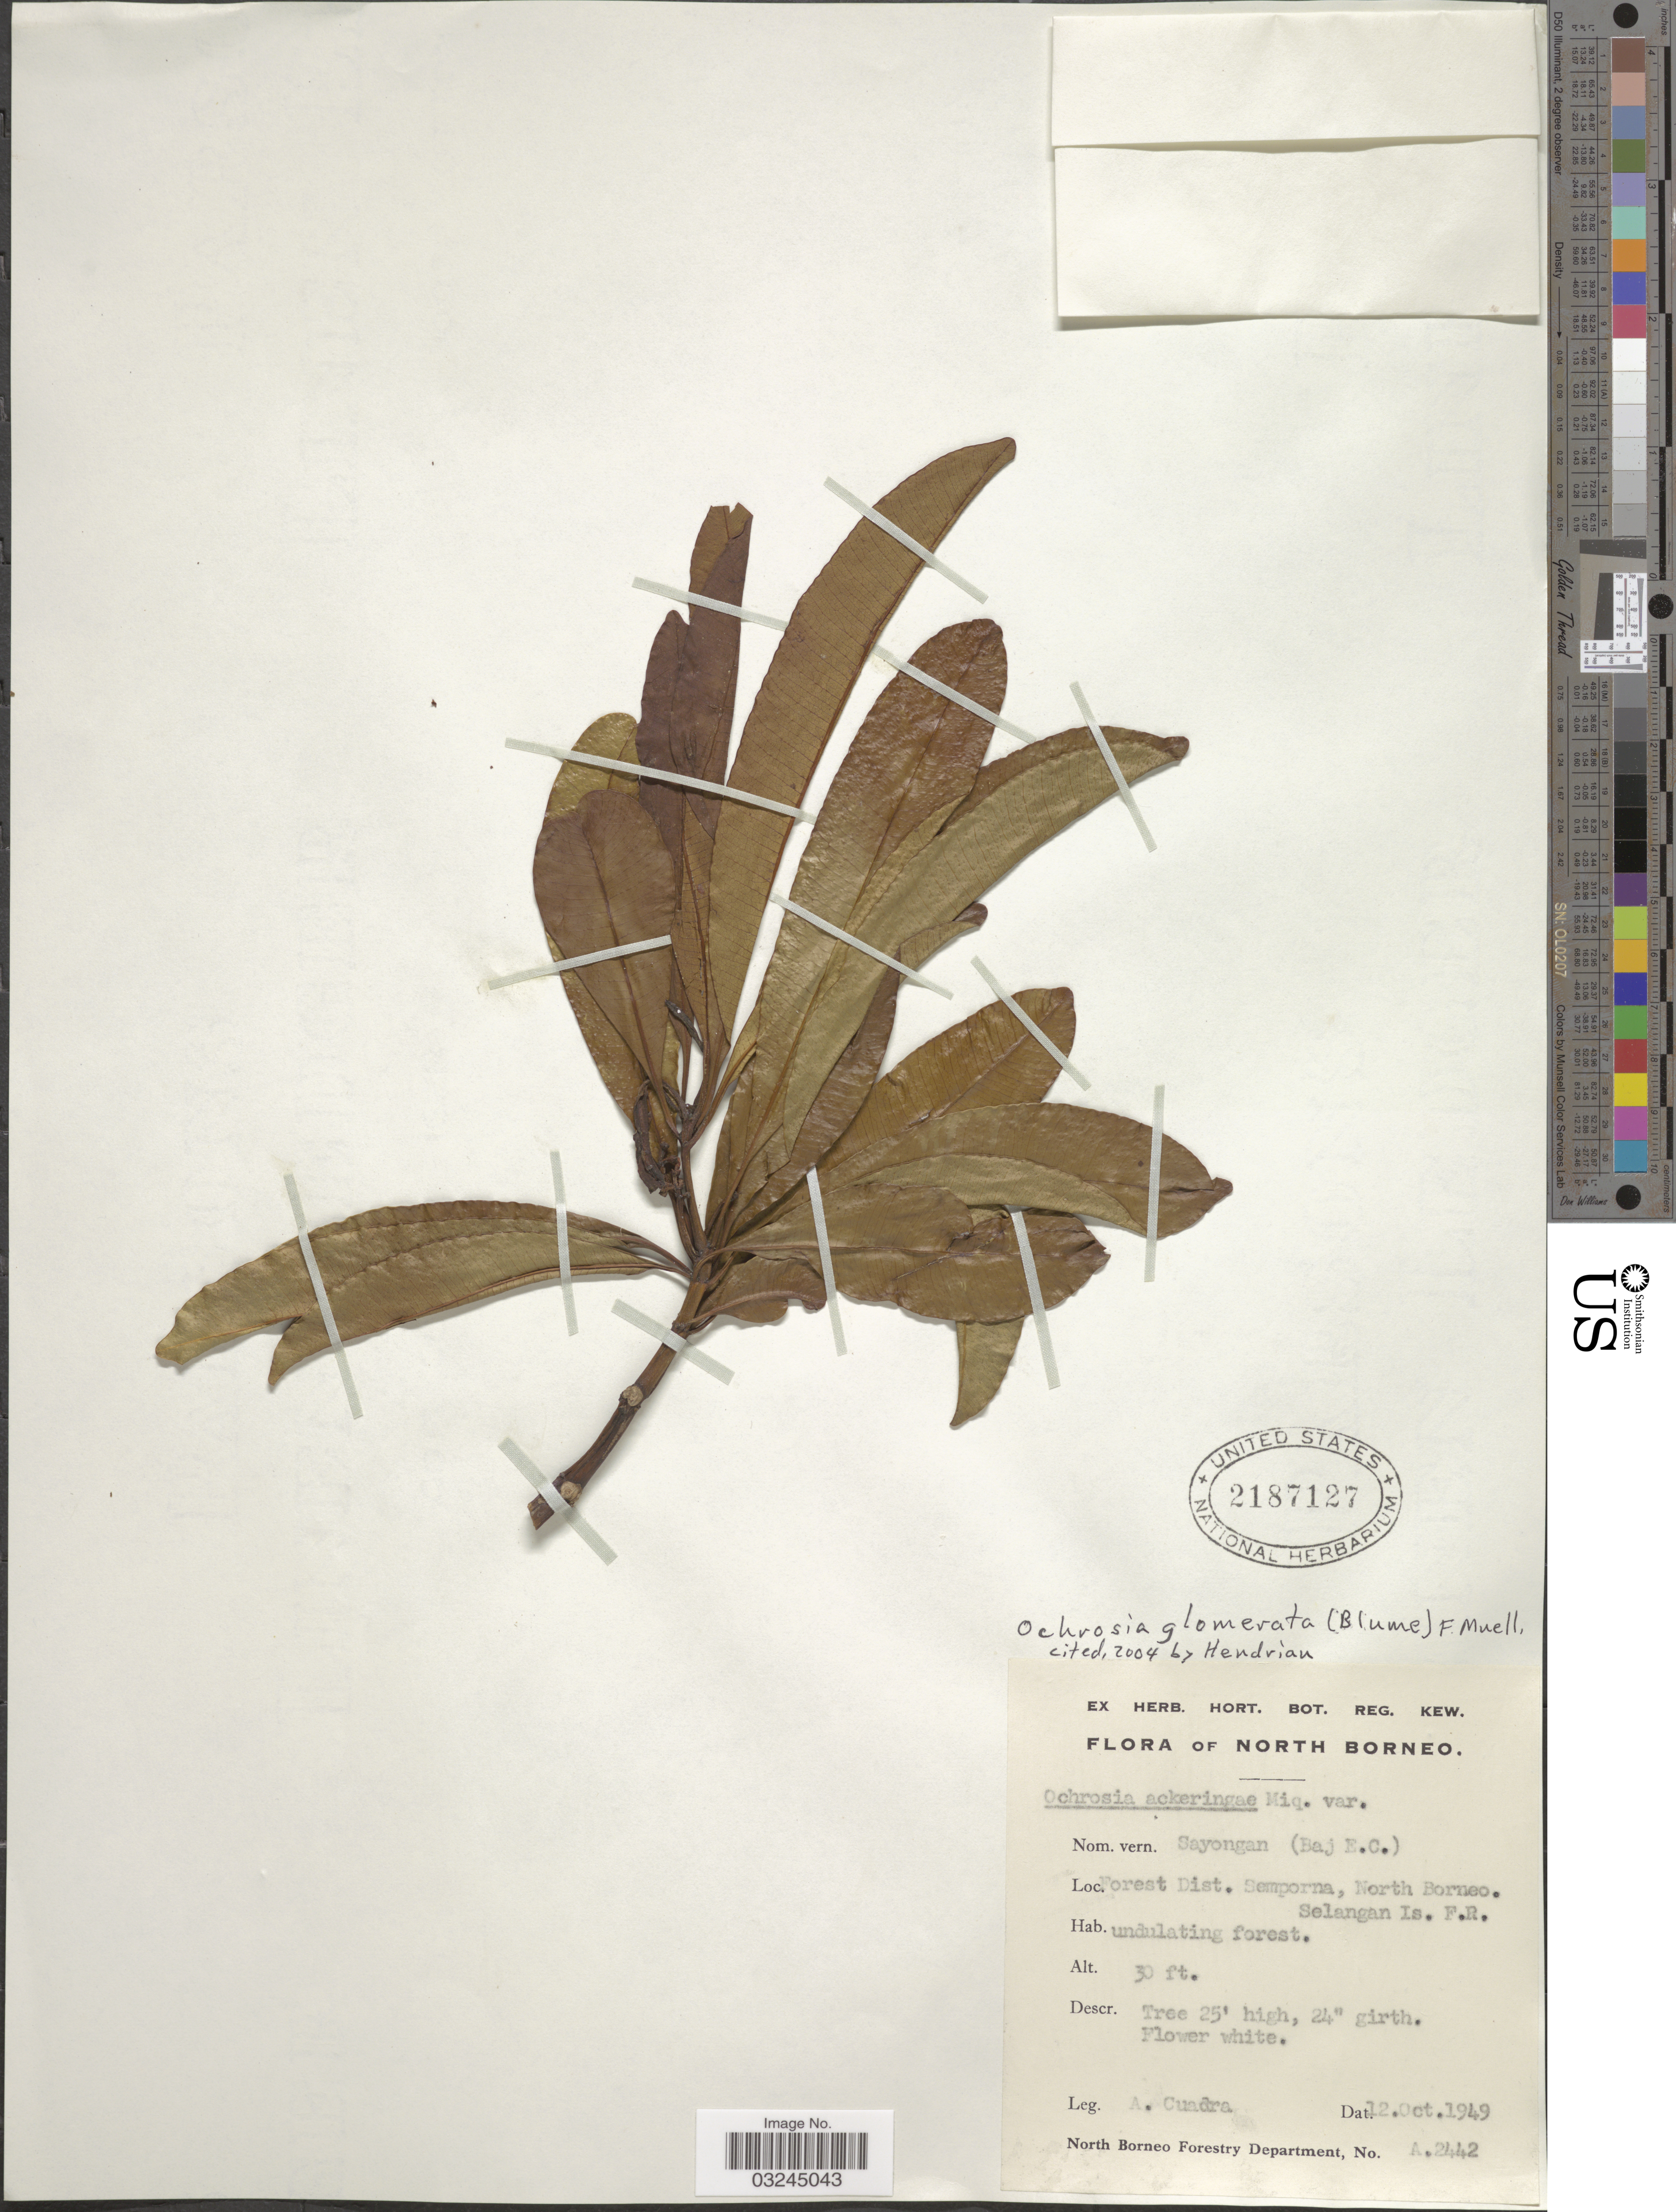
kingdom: Plantae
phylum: Tracheophyta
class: Magnoliopsida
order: Gentianales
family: Apocynaceae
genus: Ochrosia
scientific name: Ochrosia glomerata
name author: (Blume) F. Muell.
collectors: A. Cuadra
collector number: A2442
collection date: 1949-10-12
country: Malaysia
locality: North Borneo. Forest Dist. Semporna, North Borneo. Selangan Is. F. R.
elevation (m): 9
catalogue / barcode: US 2187127